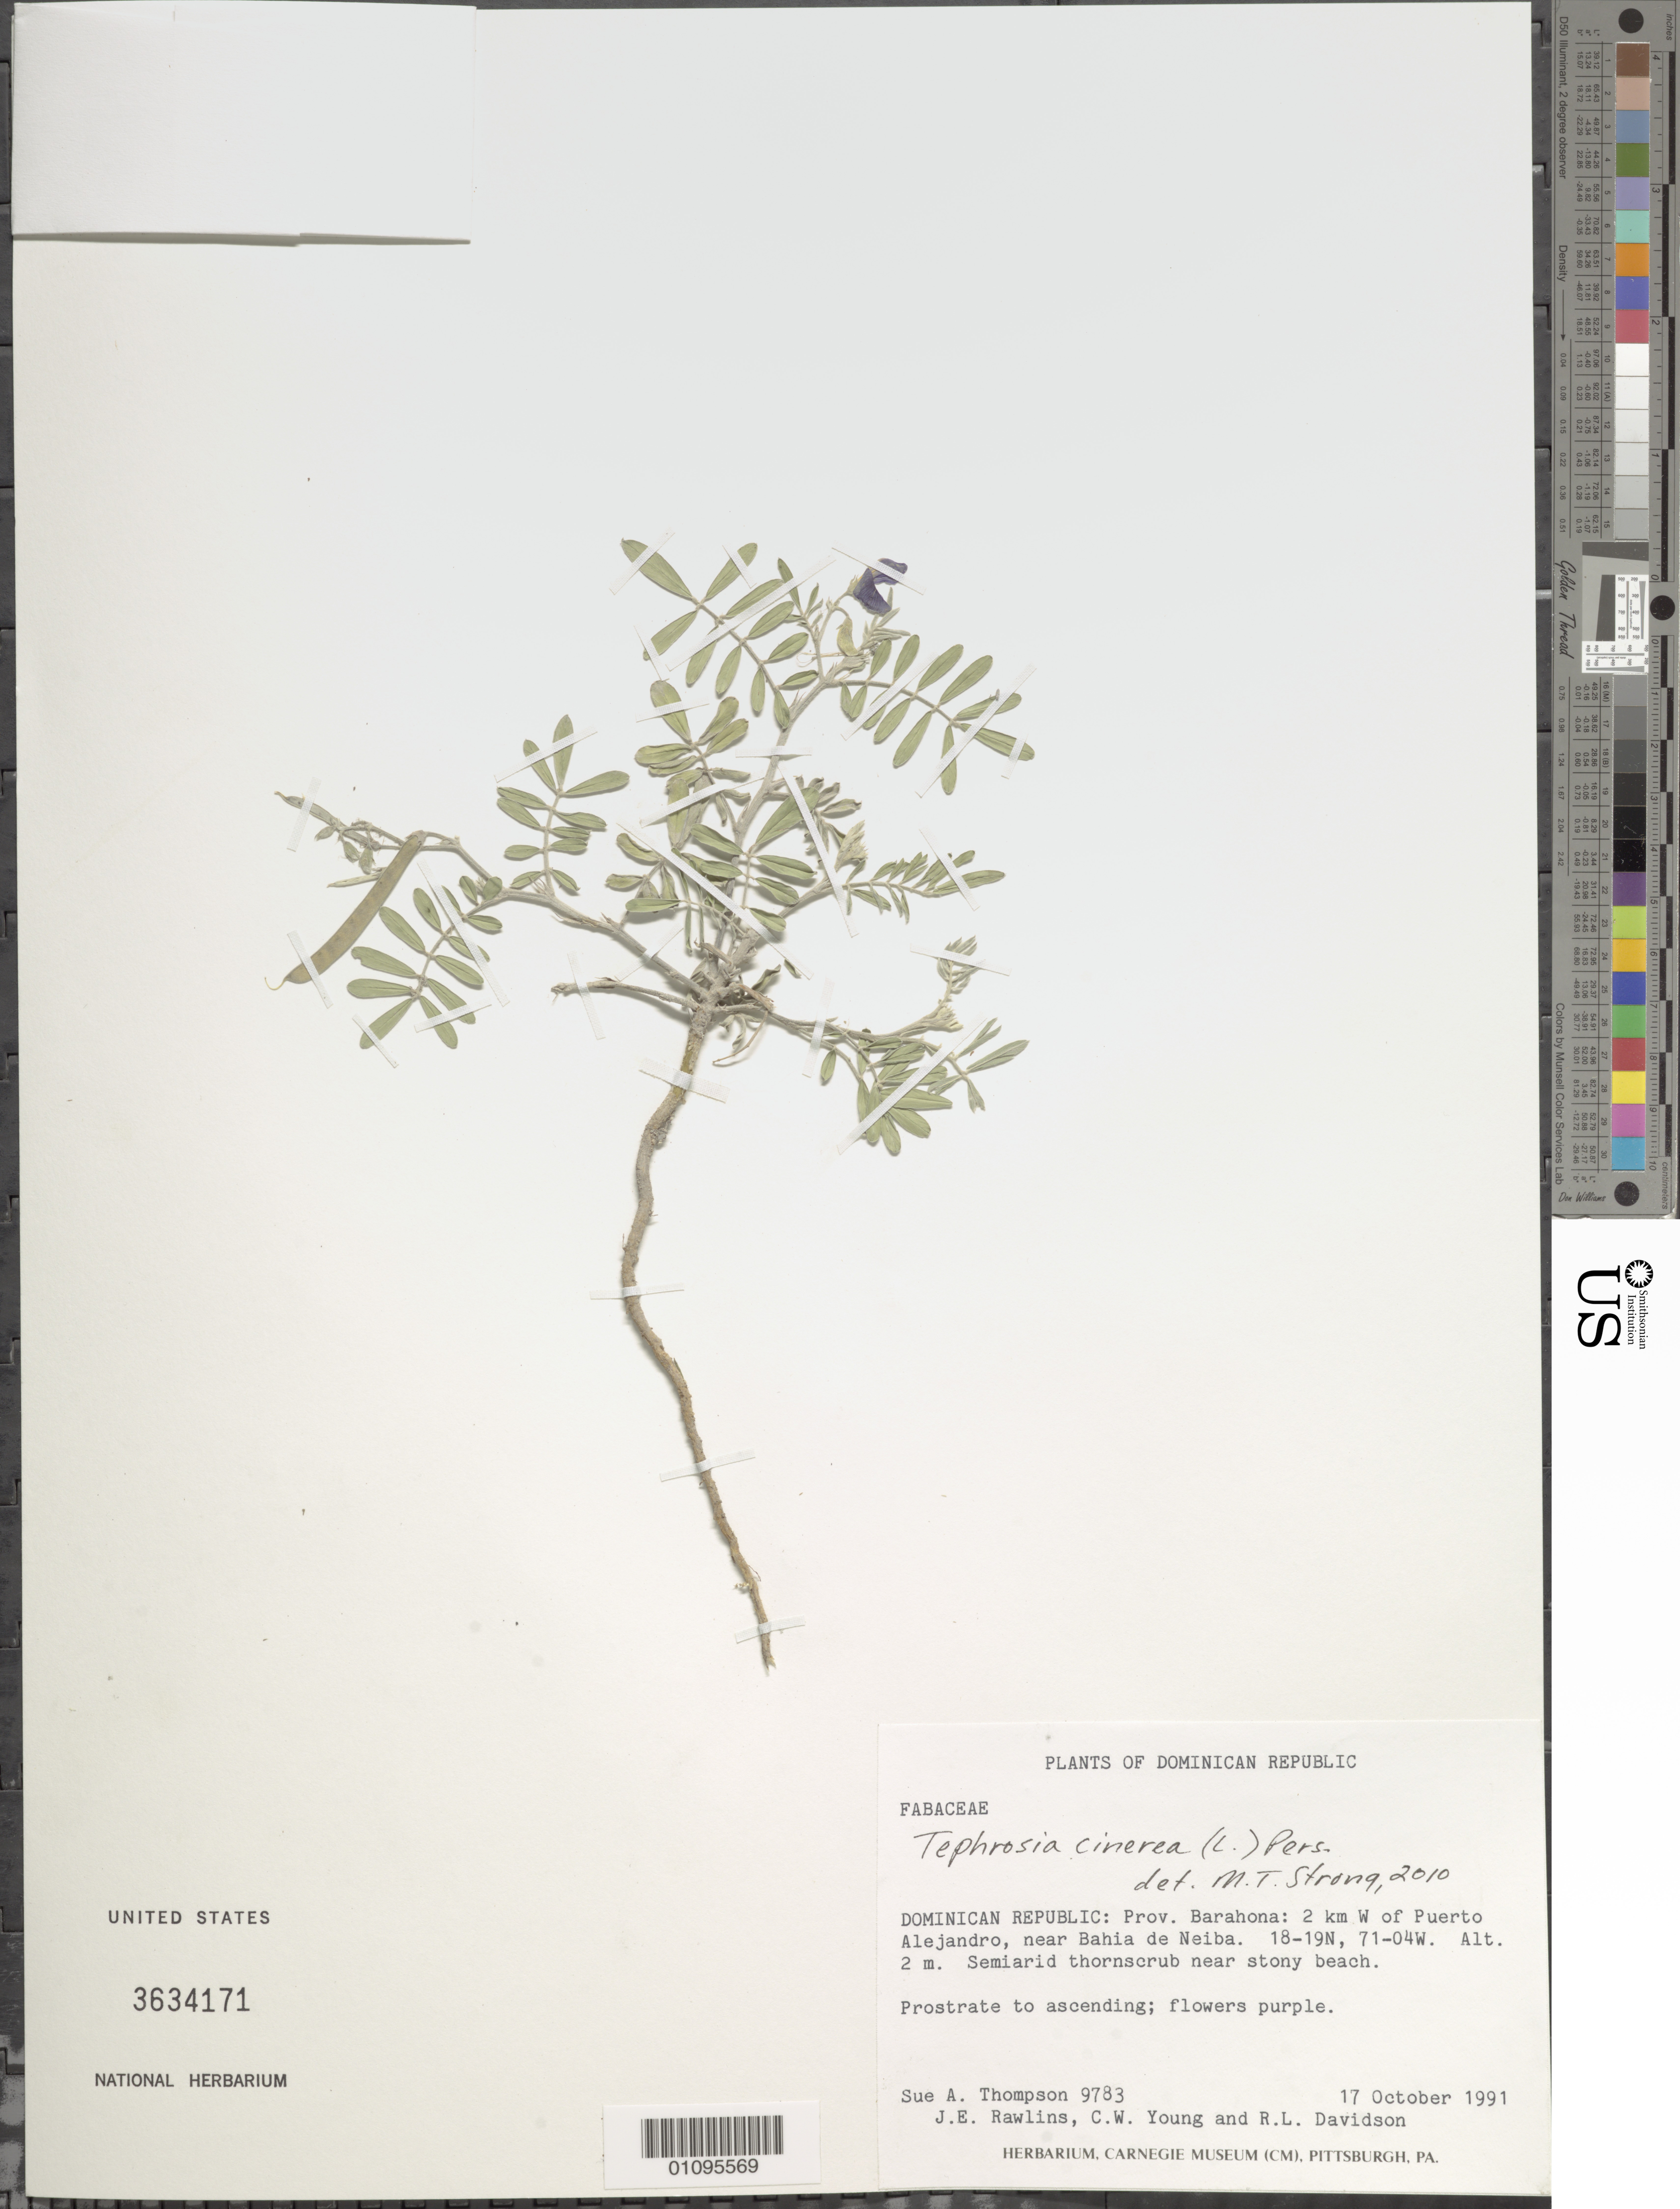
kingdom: Plantae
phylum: Tracheophyta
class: Magnoliopsida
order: Fabales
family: Fabaceae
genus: Tephrosia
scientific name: Tephrosia cinerea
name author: (L.) Pers.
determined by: Strong, M. T., (US), Smithsonian Institution - National Museum of Natural History (UNITED STATES)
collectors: S. A. Thompson, J. Rawlins, C. Young & R. Davidson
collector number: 9783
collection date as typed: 17 Oct 1991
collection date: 1991-10-17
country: Dominican Republic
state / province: Barahona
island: Hispaniola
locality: Bahia de Neiba vicinity, 2 km W of Puerto Alejandro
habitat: Semi-arid thorn scrub near stony beach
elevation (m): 2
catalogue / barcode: US 3634171